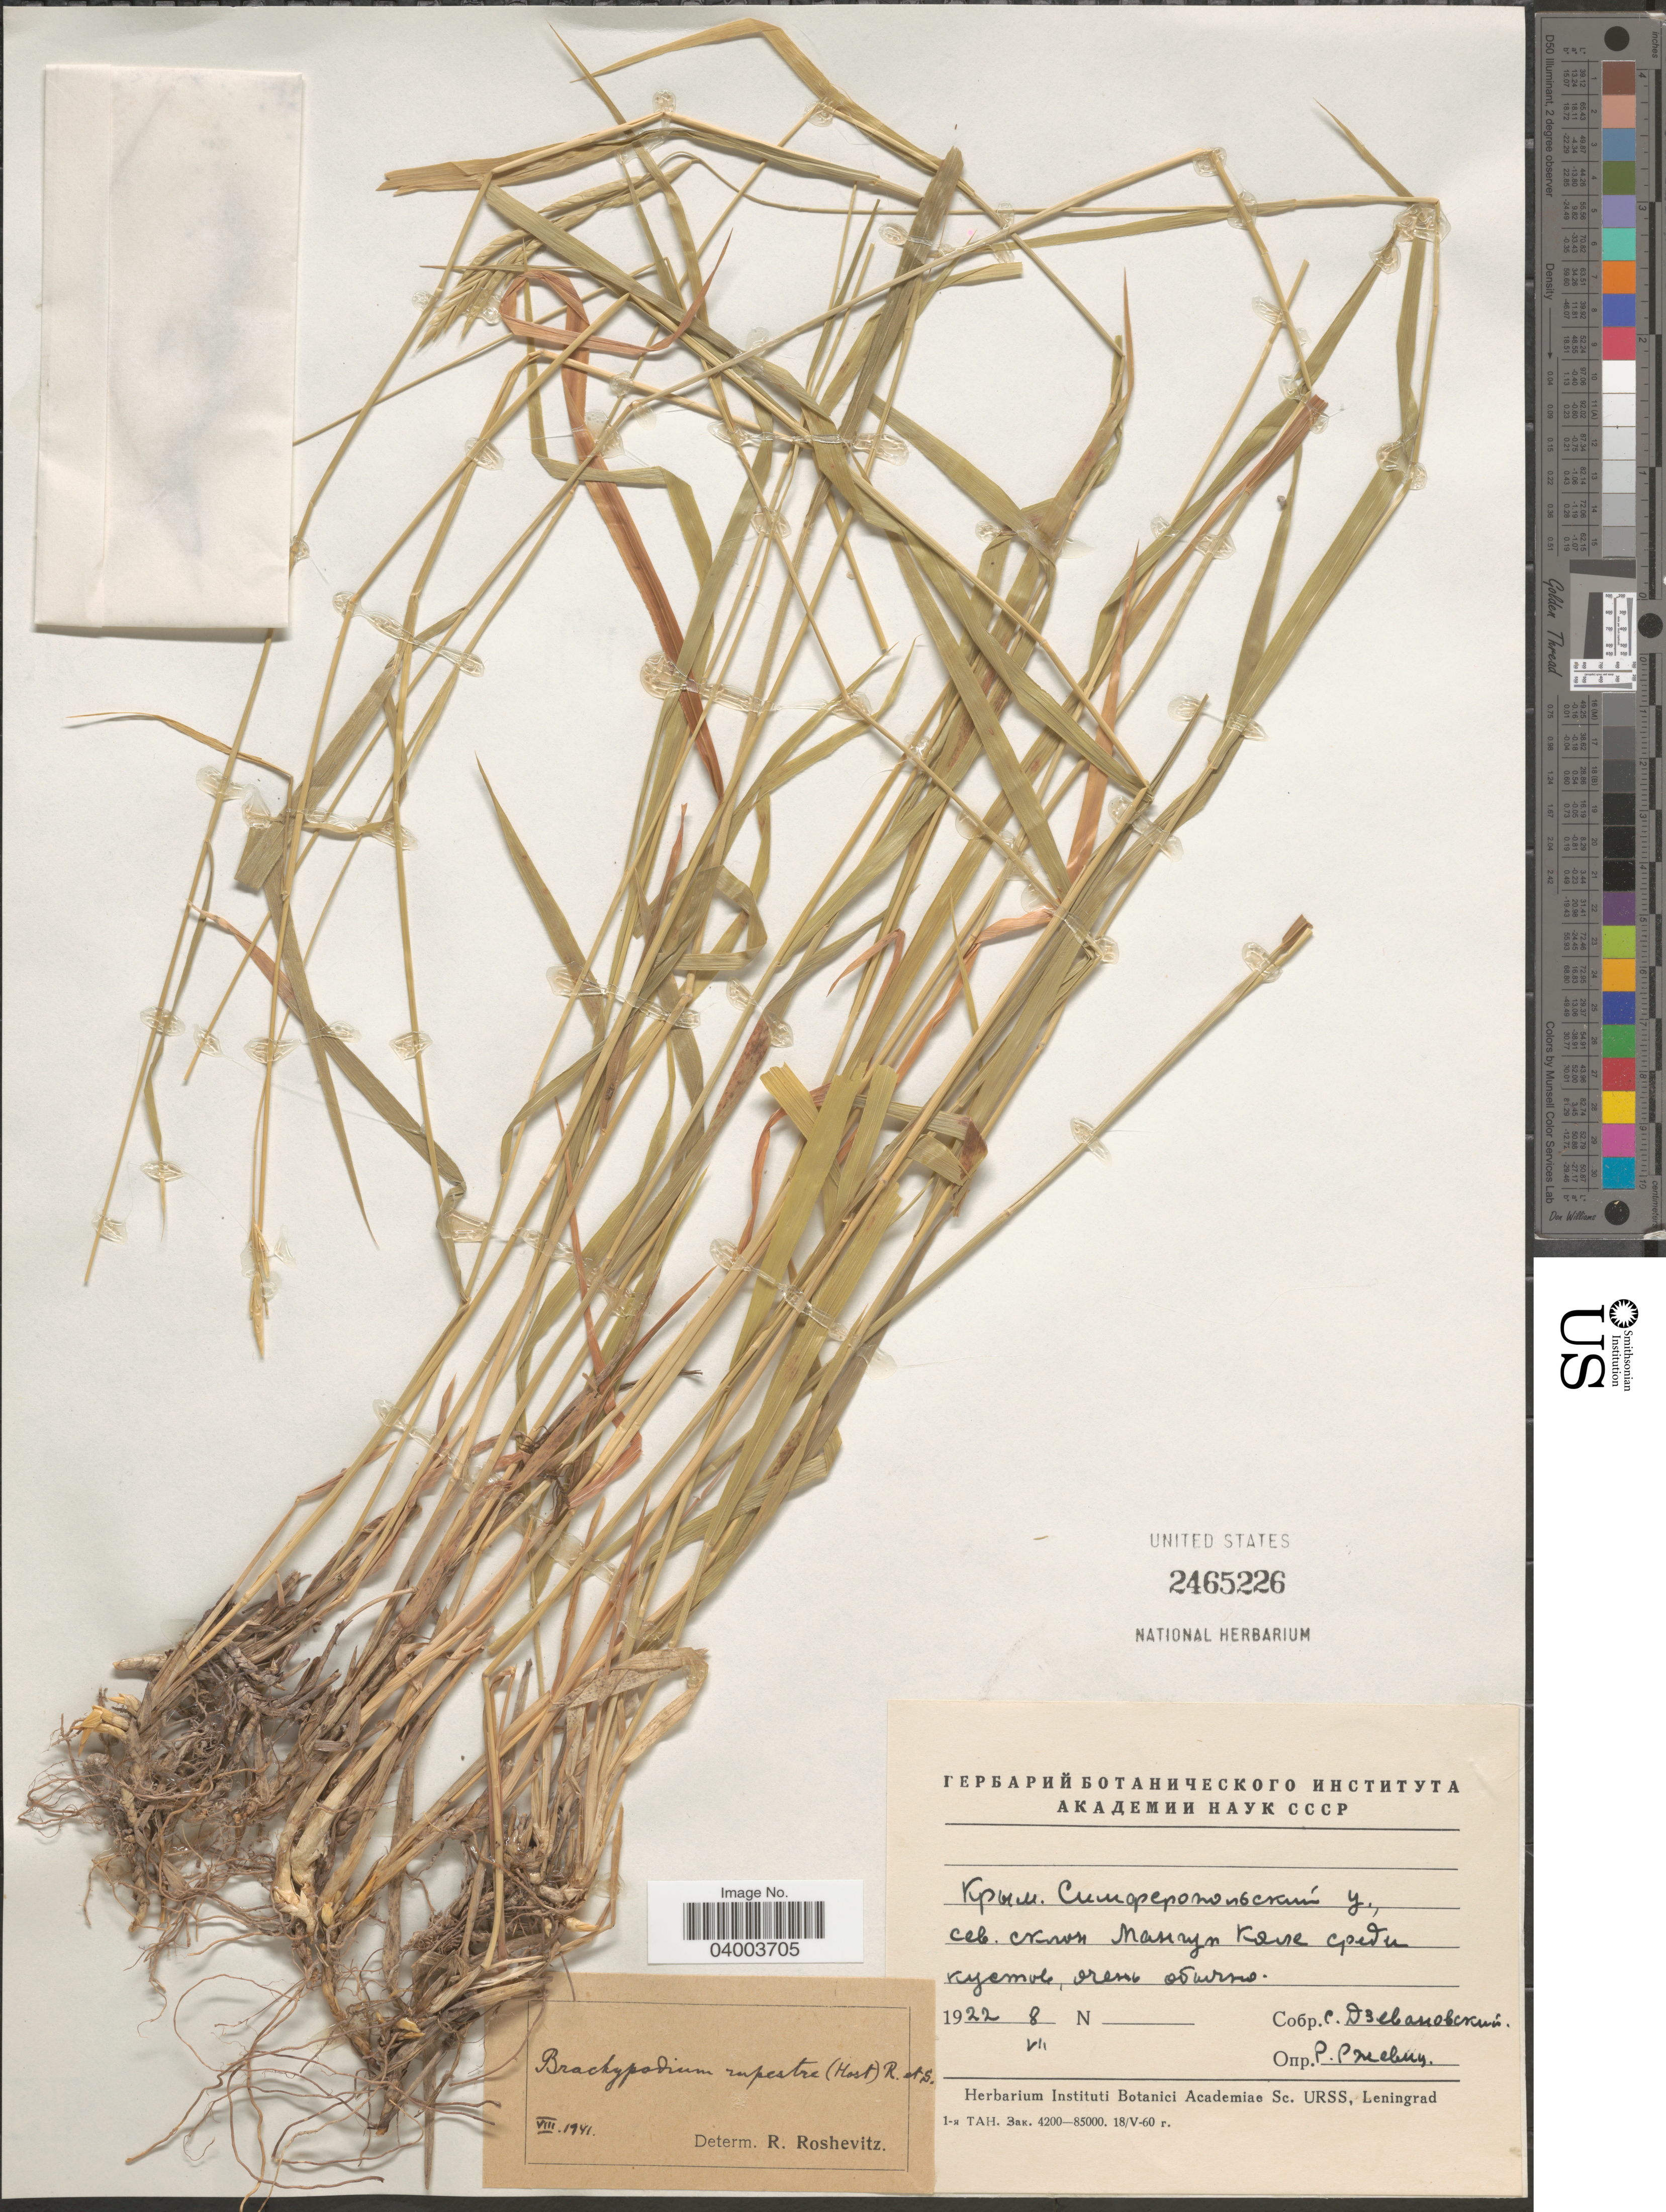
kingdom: Plantae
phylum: Tracheophyta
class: Liliopsida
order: Poales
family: Poaceae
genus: Brachypodium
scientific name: Brachypodium rupestre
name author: (Host) Roem. & Schult.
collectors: S. Dzevanovskiy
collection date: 1922-07-08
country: Ukraine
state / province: Crimea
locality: Mangup Kale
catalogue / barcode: US 2465226